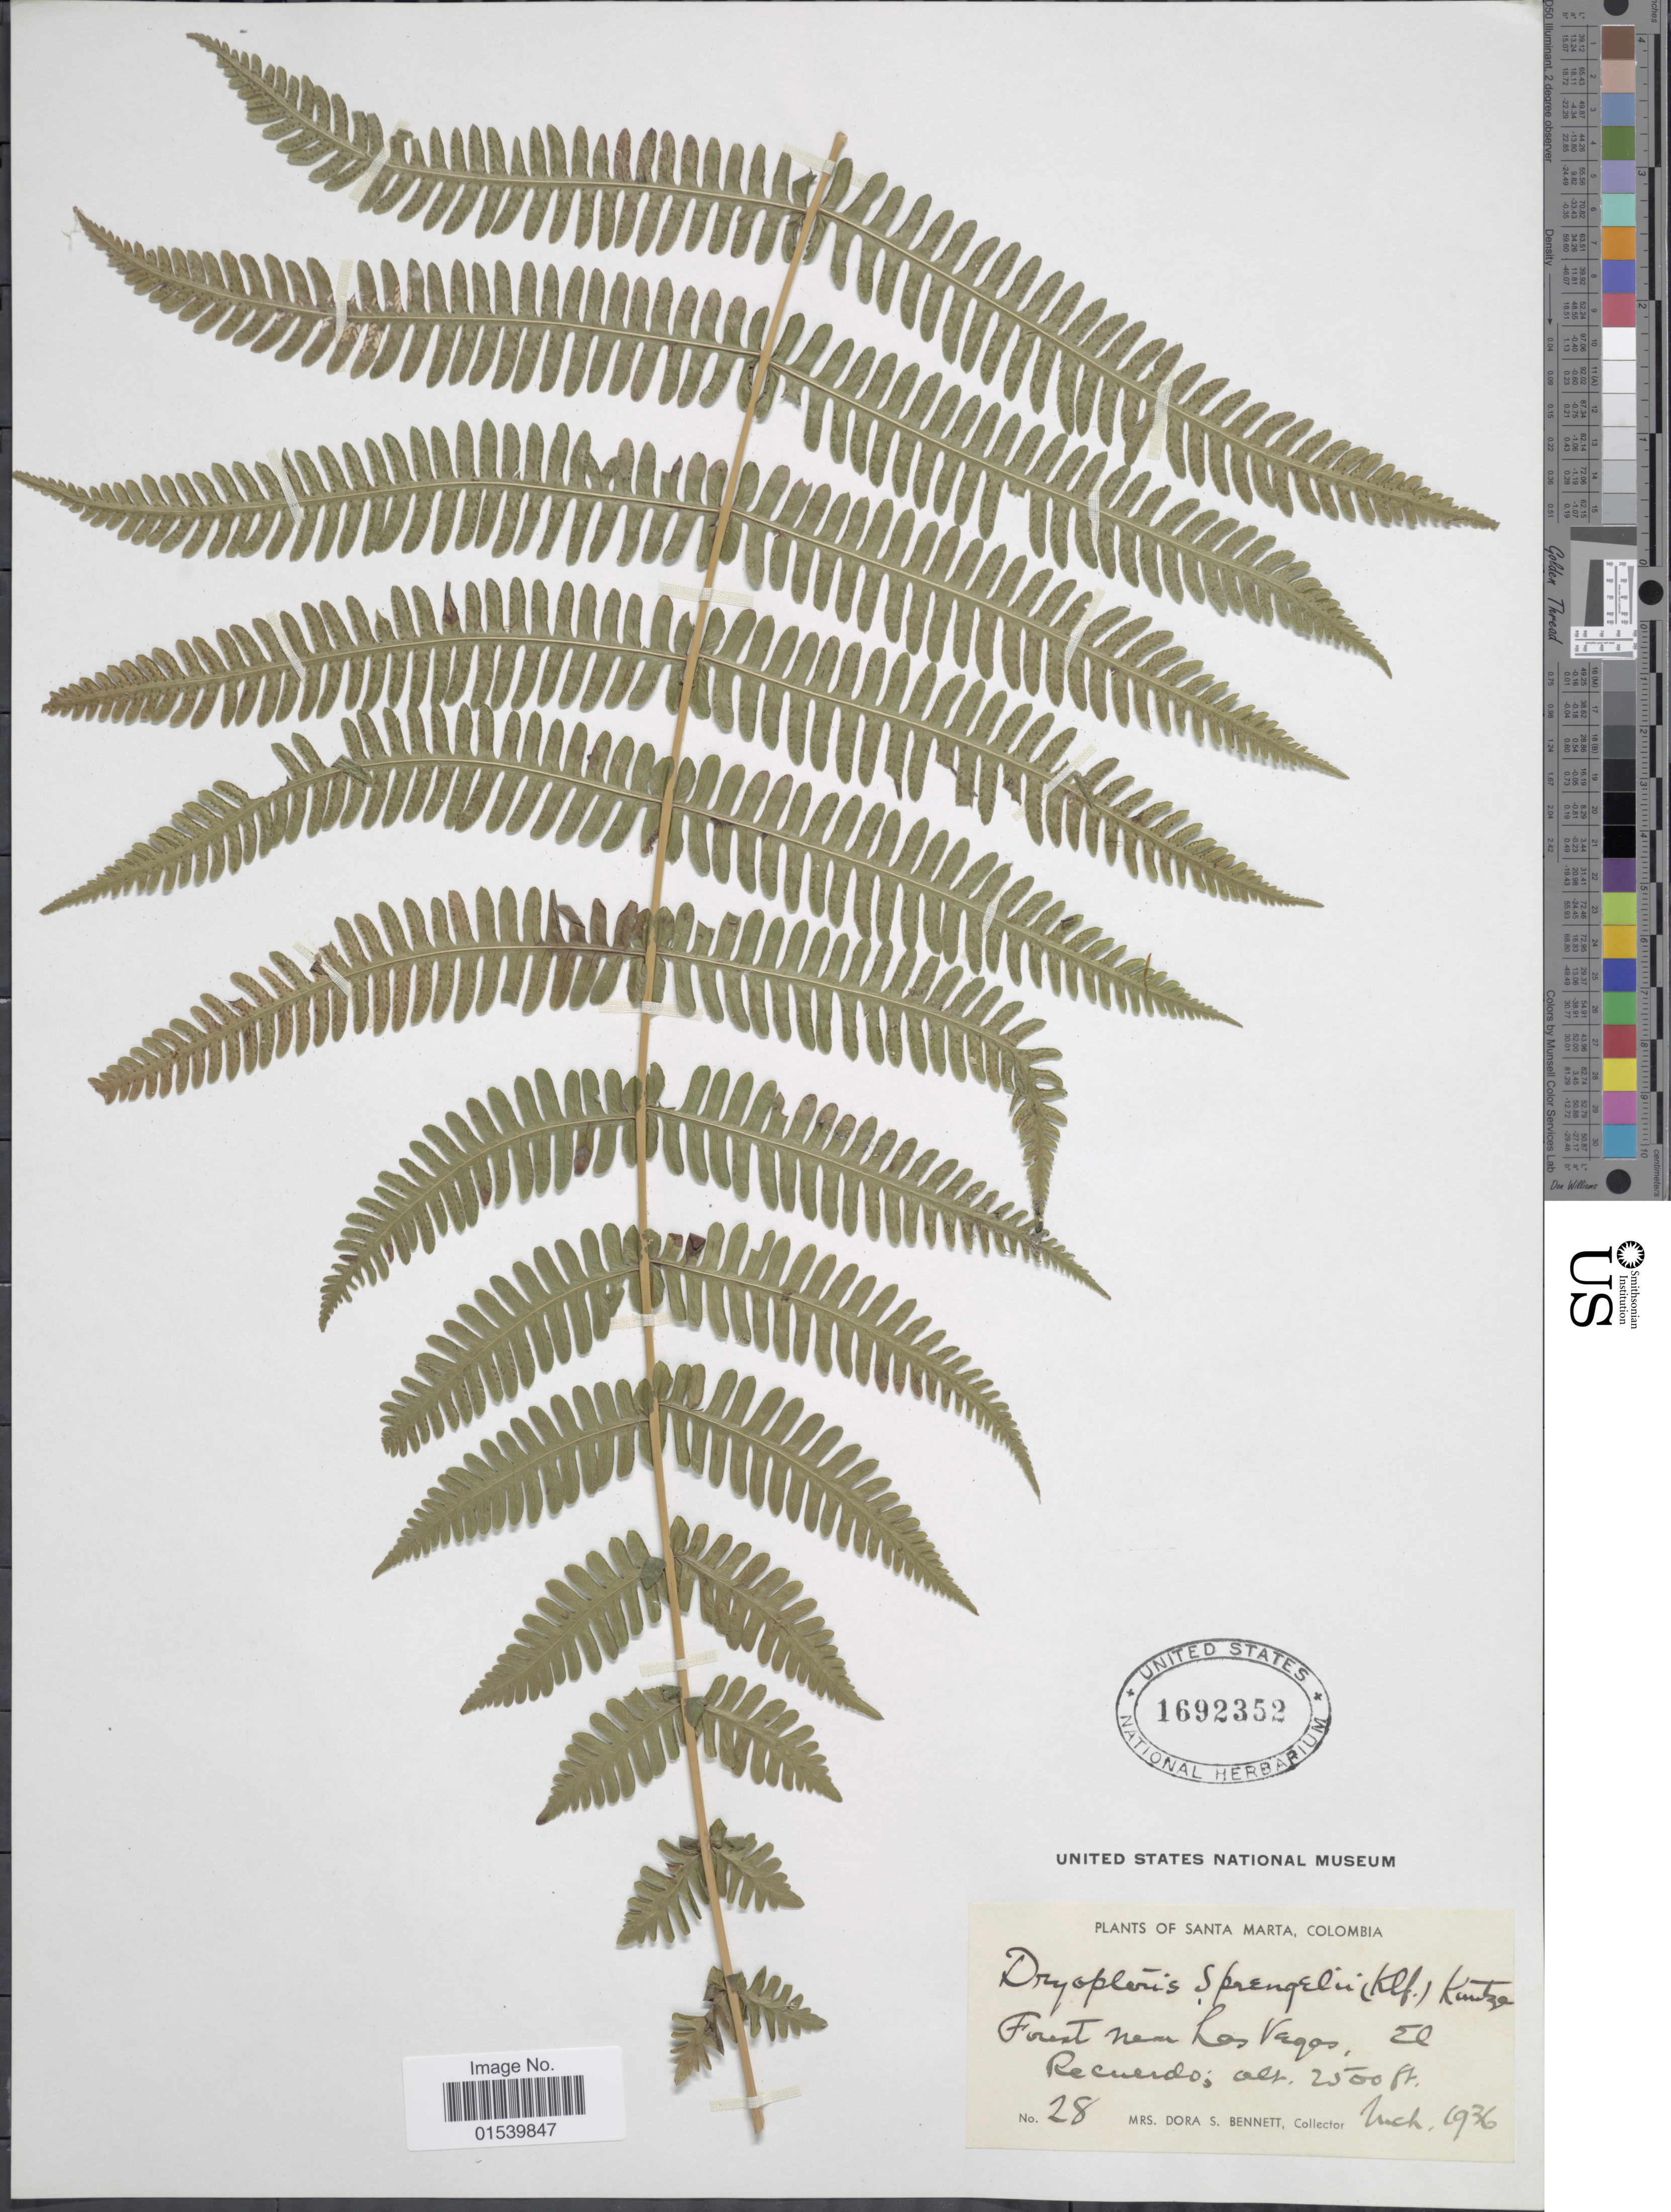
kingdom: Plantae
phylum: Tracheophyta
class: Polypodiopsida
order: Polypodiales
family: Thelypteridaceae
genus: Amauropelta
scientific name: Amauropelta balbisii (Spreng.) comb. nov., ined. 2015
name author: (Spreng.)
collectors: D. Bennett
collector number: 28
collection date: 1936-03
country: Colombia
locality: Santa Marta, Forest near Las Vegas, Recuerdo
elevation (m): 762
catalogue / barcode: US 1692352